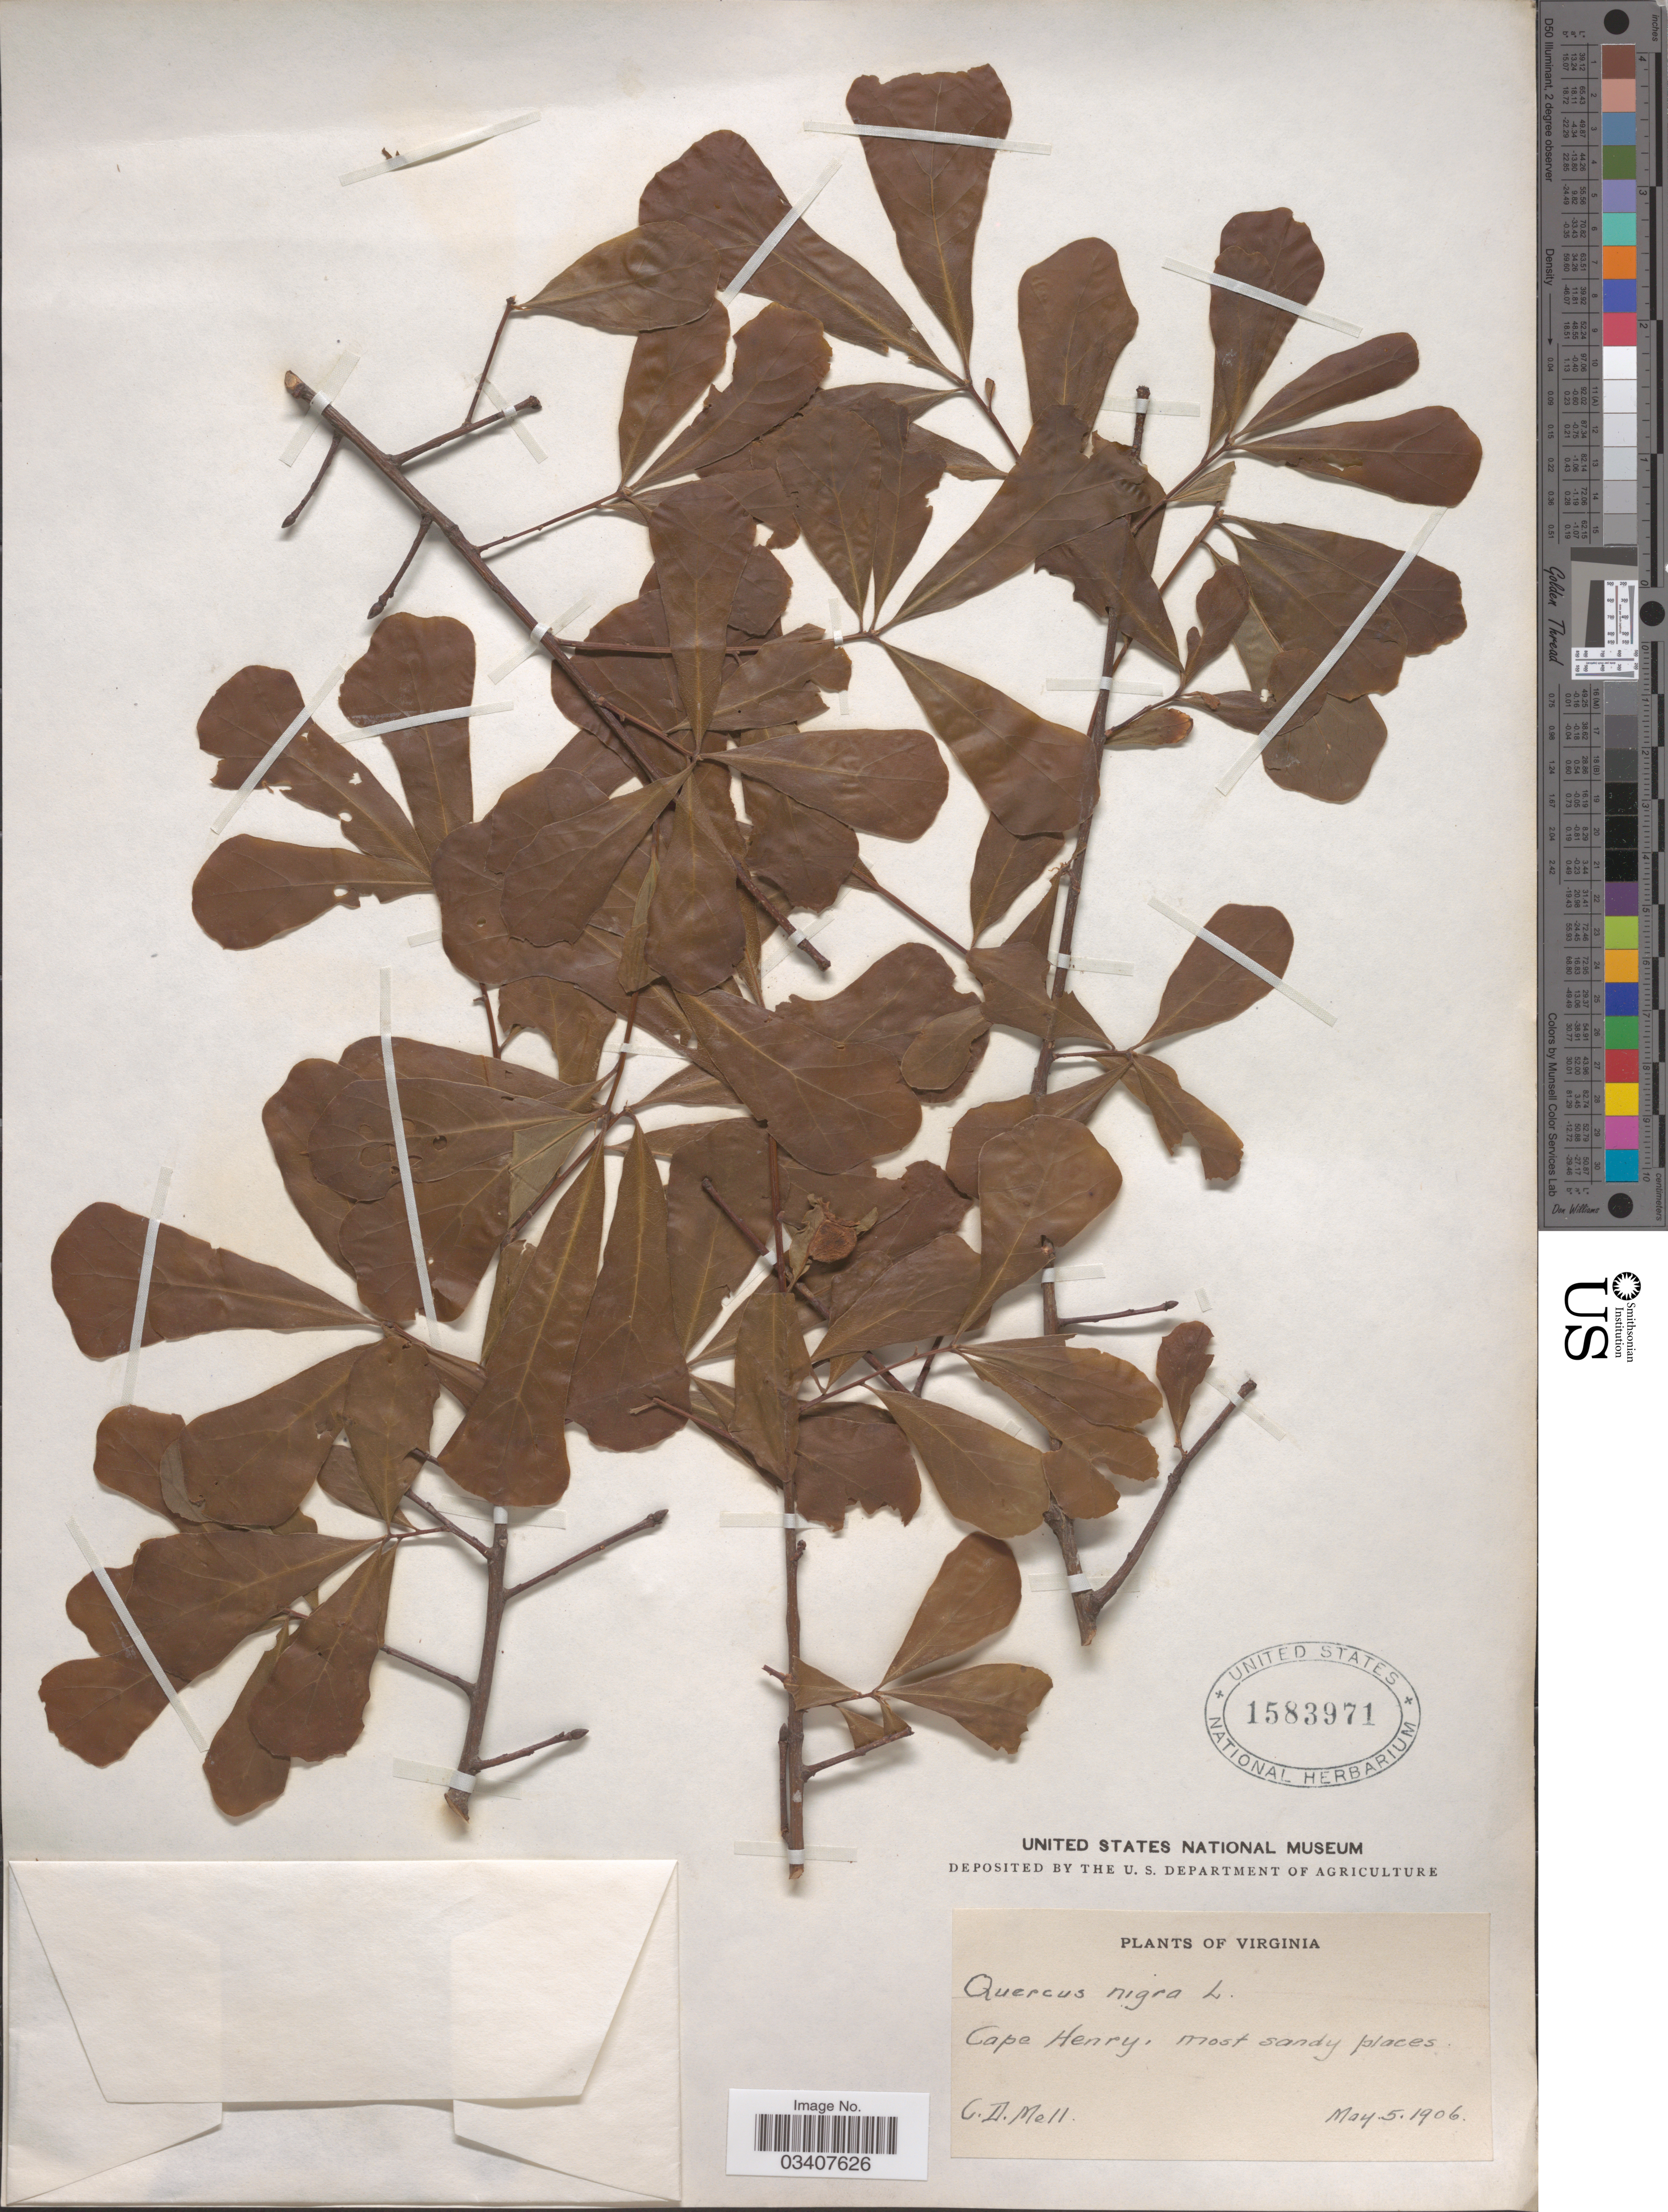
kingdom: Plantae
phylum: Tracheophyta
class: Magnoliopsida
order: Fagales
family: Fagaceae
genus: Quercus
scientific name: Quercus nigra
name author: L.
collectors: C. D. Mell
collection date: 1906-05-05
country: United States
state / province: Virginia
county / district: City of Virginia Beach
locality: Cape Henry, most sandy places.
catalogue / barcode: US 1583971